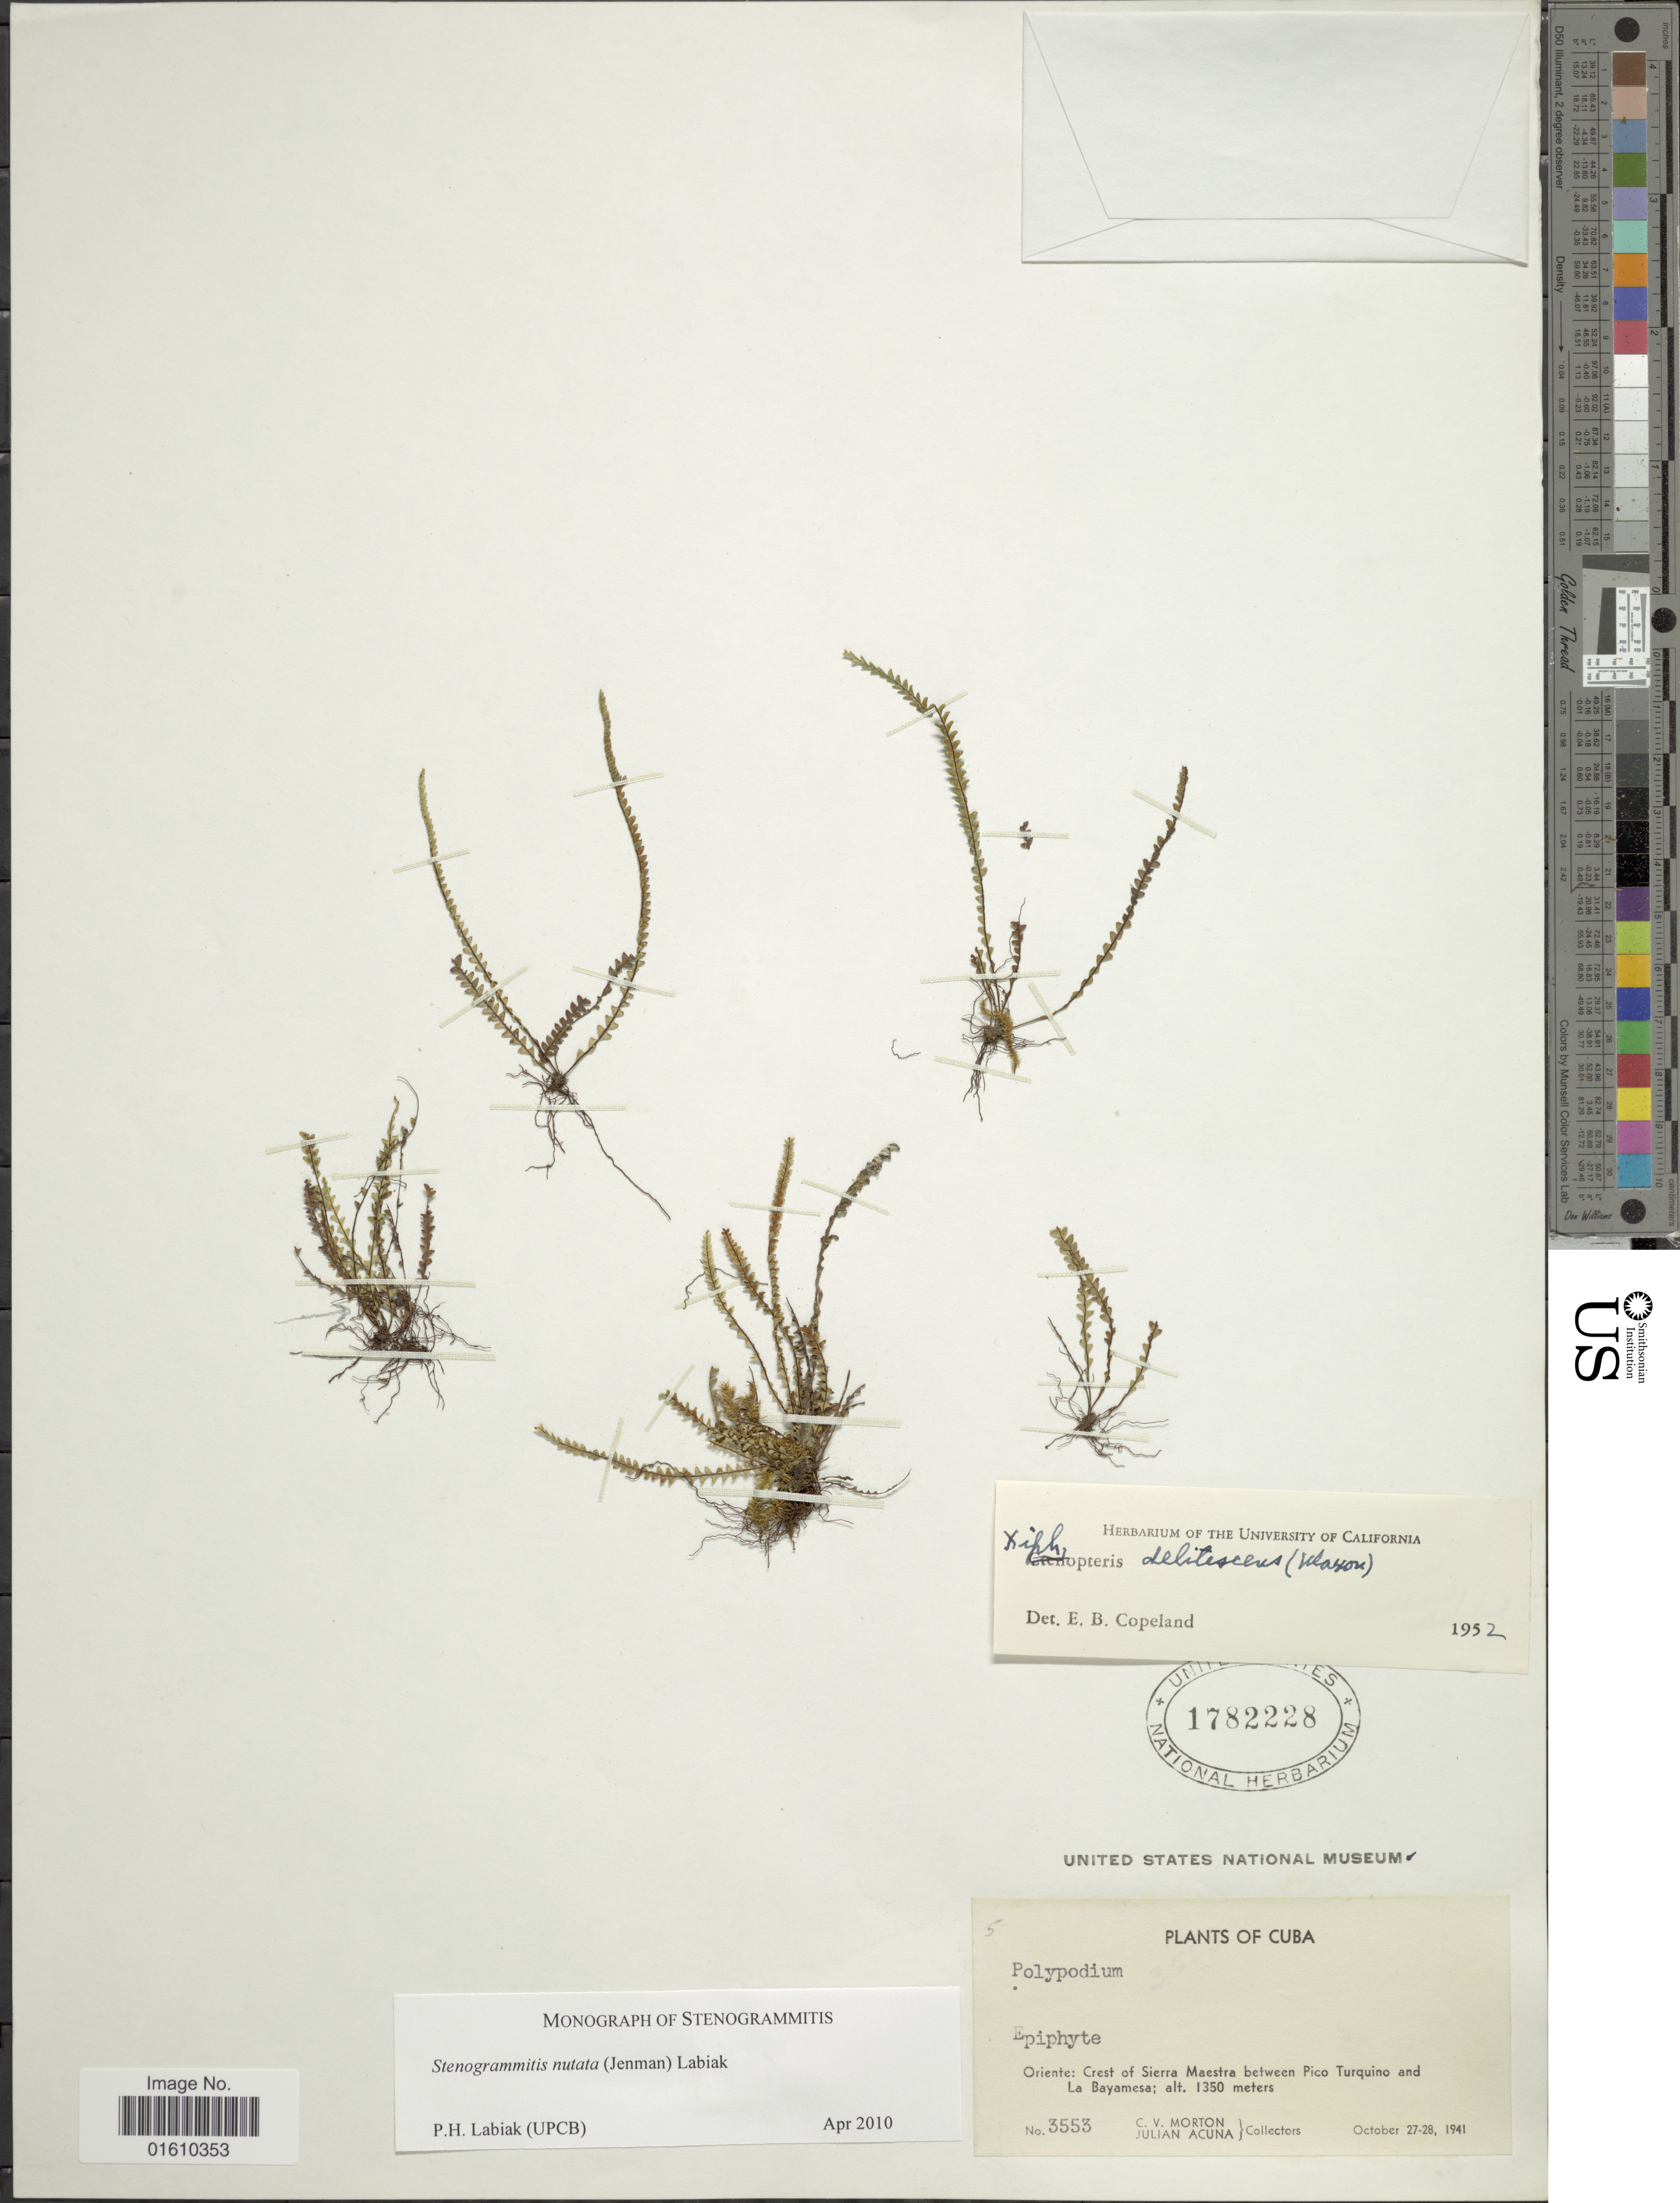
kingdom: Plantae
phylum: Tracheophyta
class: Polypodiopsida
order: Polypodiales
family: Polypodiaceae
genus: Stenogrammitis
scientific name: Stenogrammitis nutata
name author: (Jenman) Labiak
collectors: C. V. Morton & J. B. Acuña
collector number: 3553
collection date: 1941-10-27/1941-10-28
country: Cuba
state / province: Oriente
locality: Crest of Sierra Maestra between Pico Turquino and La Bayamesa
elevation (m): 1350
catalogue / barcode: US 1782228